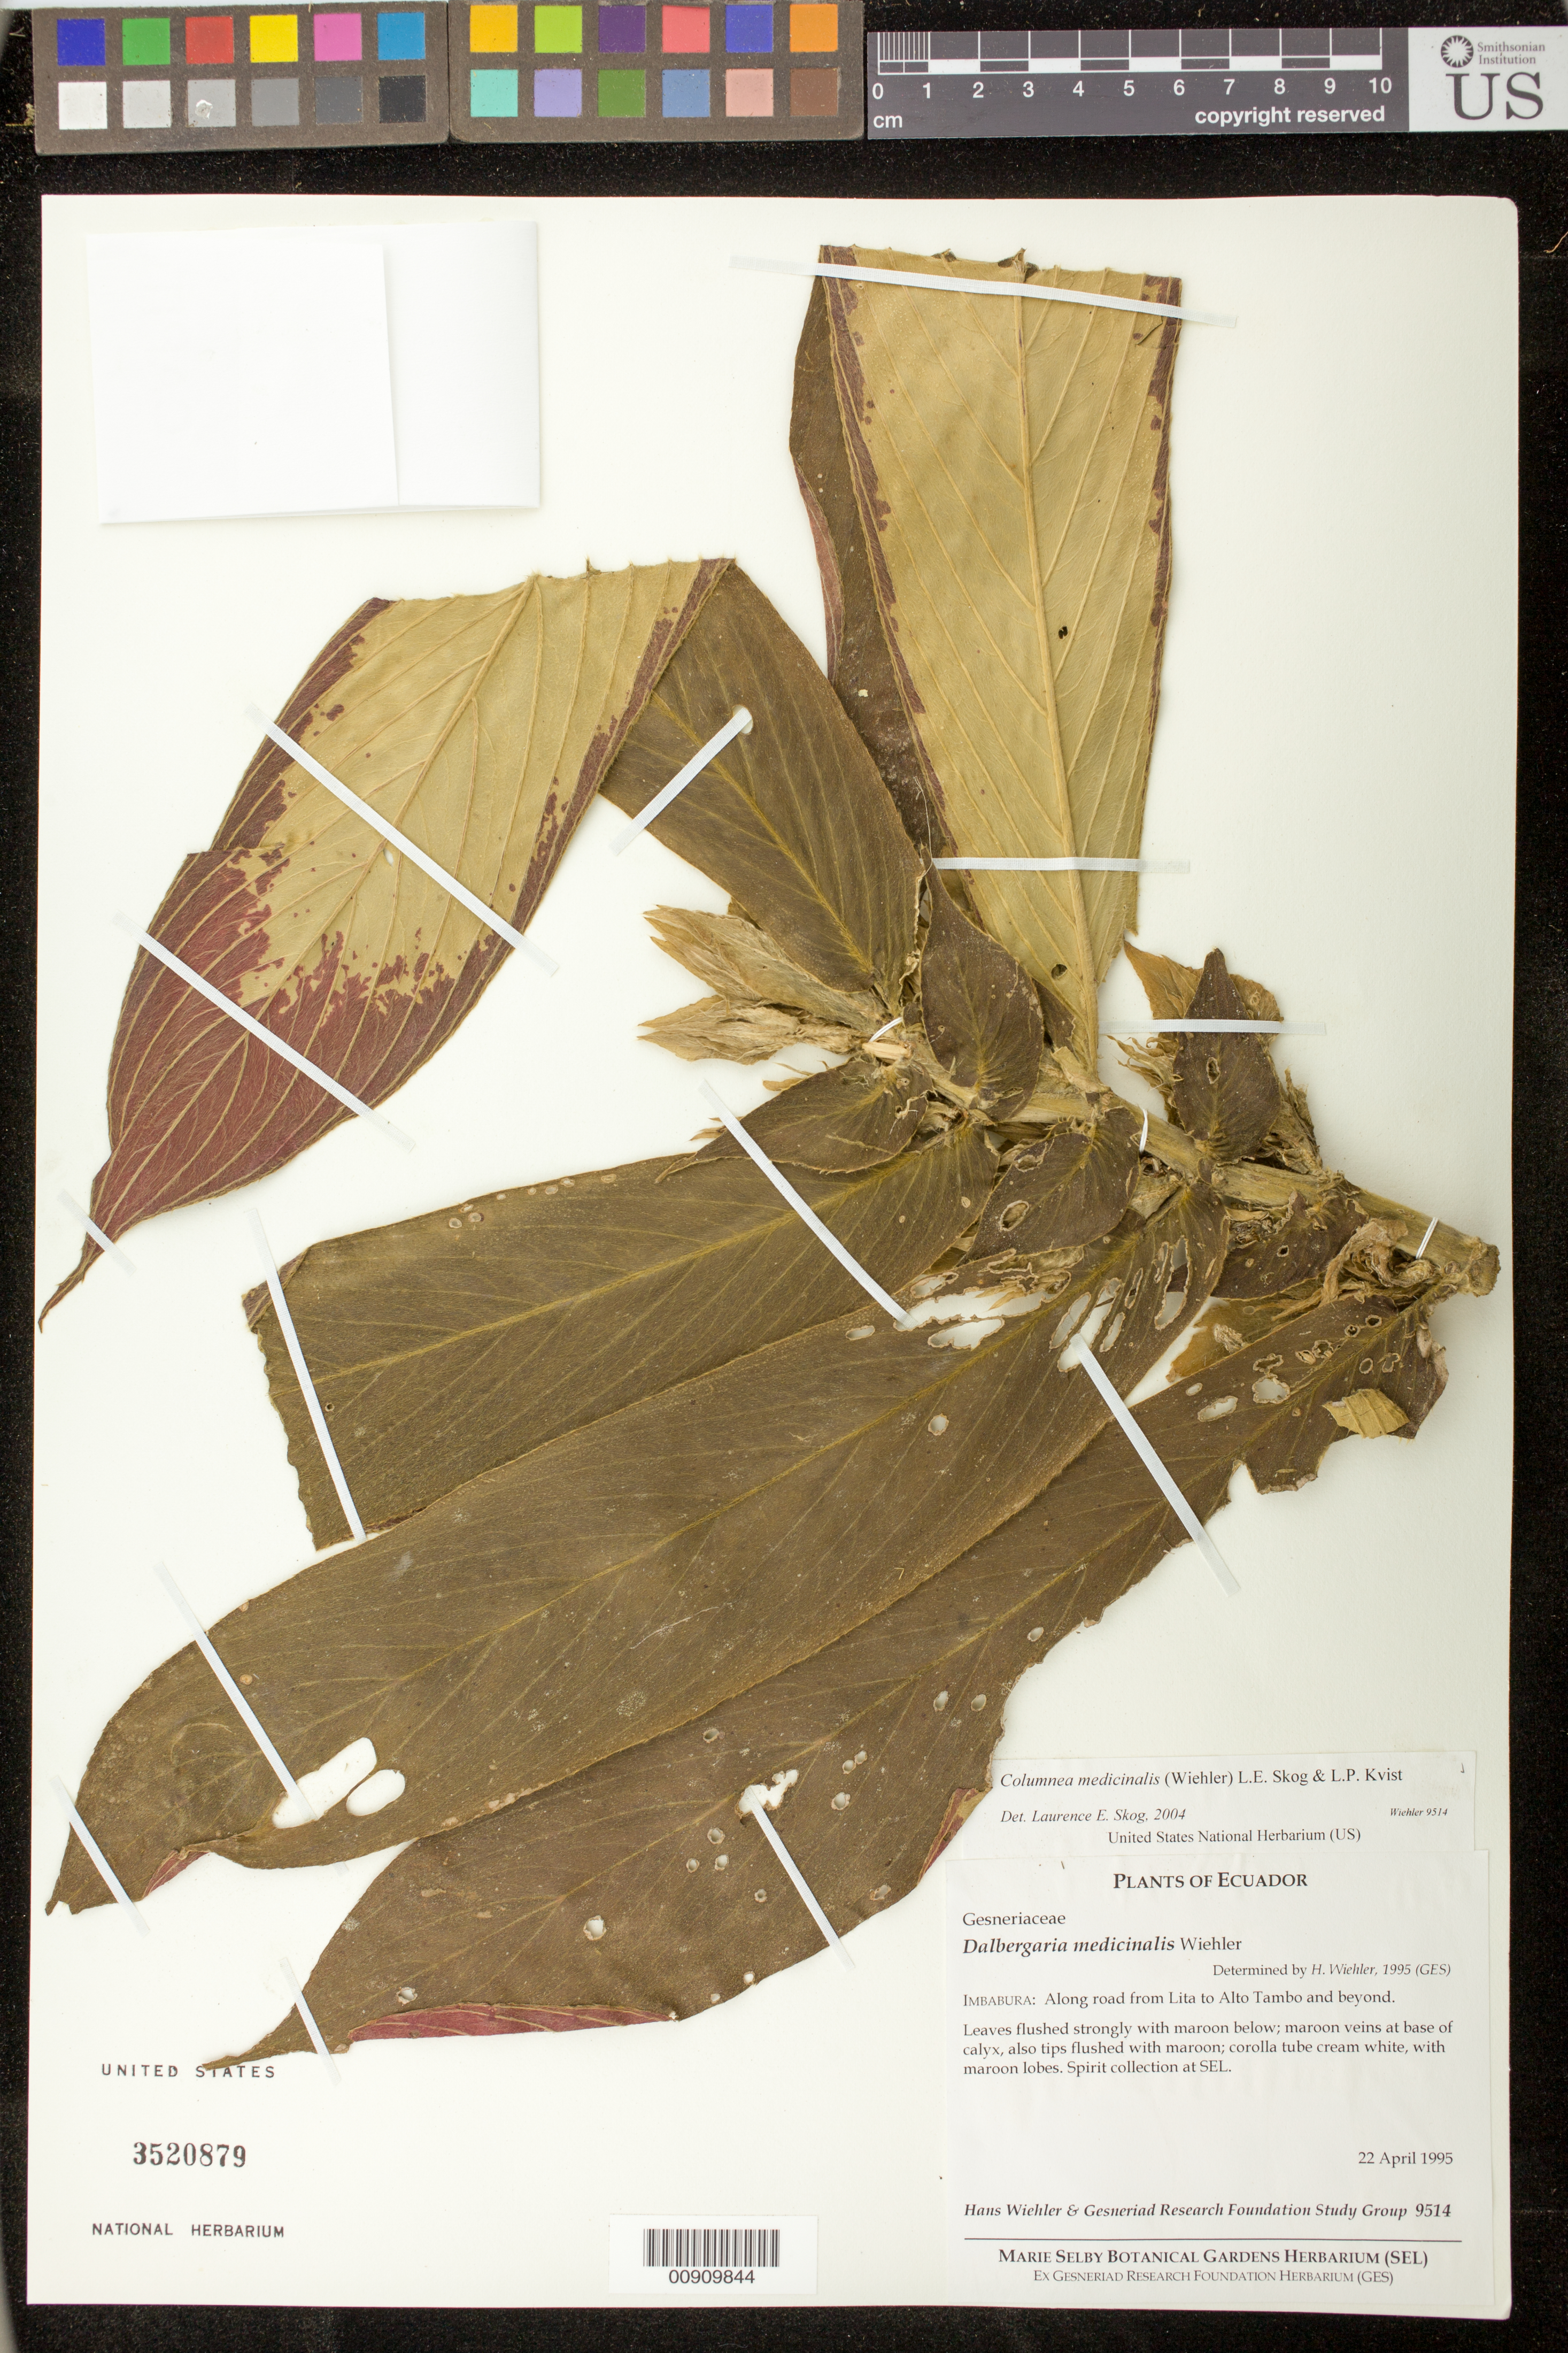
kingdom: Plantae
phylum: Tracheophyta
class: Magnoliopsida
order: Lamiales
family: Gesneriaceae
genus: Columnea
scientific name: Columnea medicinalis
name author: (Wiehler) L.E. Skog & L.P. Kvist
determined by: Skog, Laurence E.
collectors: H. J. Wiehler & GRF Study Group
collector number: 9514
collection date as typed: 22 Apr 1995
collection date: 1995-04-22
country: Ecuador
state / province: Imbabura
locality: Imbabura: along road from Lita to Alto Tambo and beyond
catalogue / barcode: US 3520879